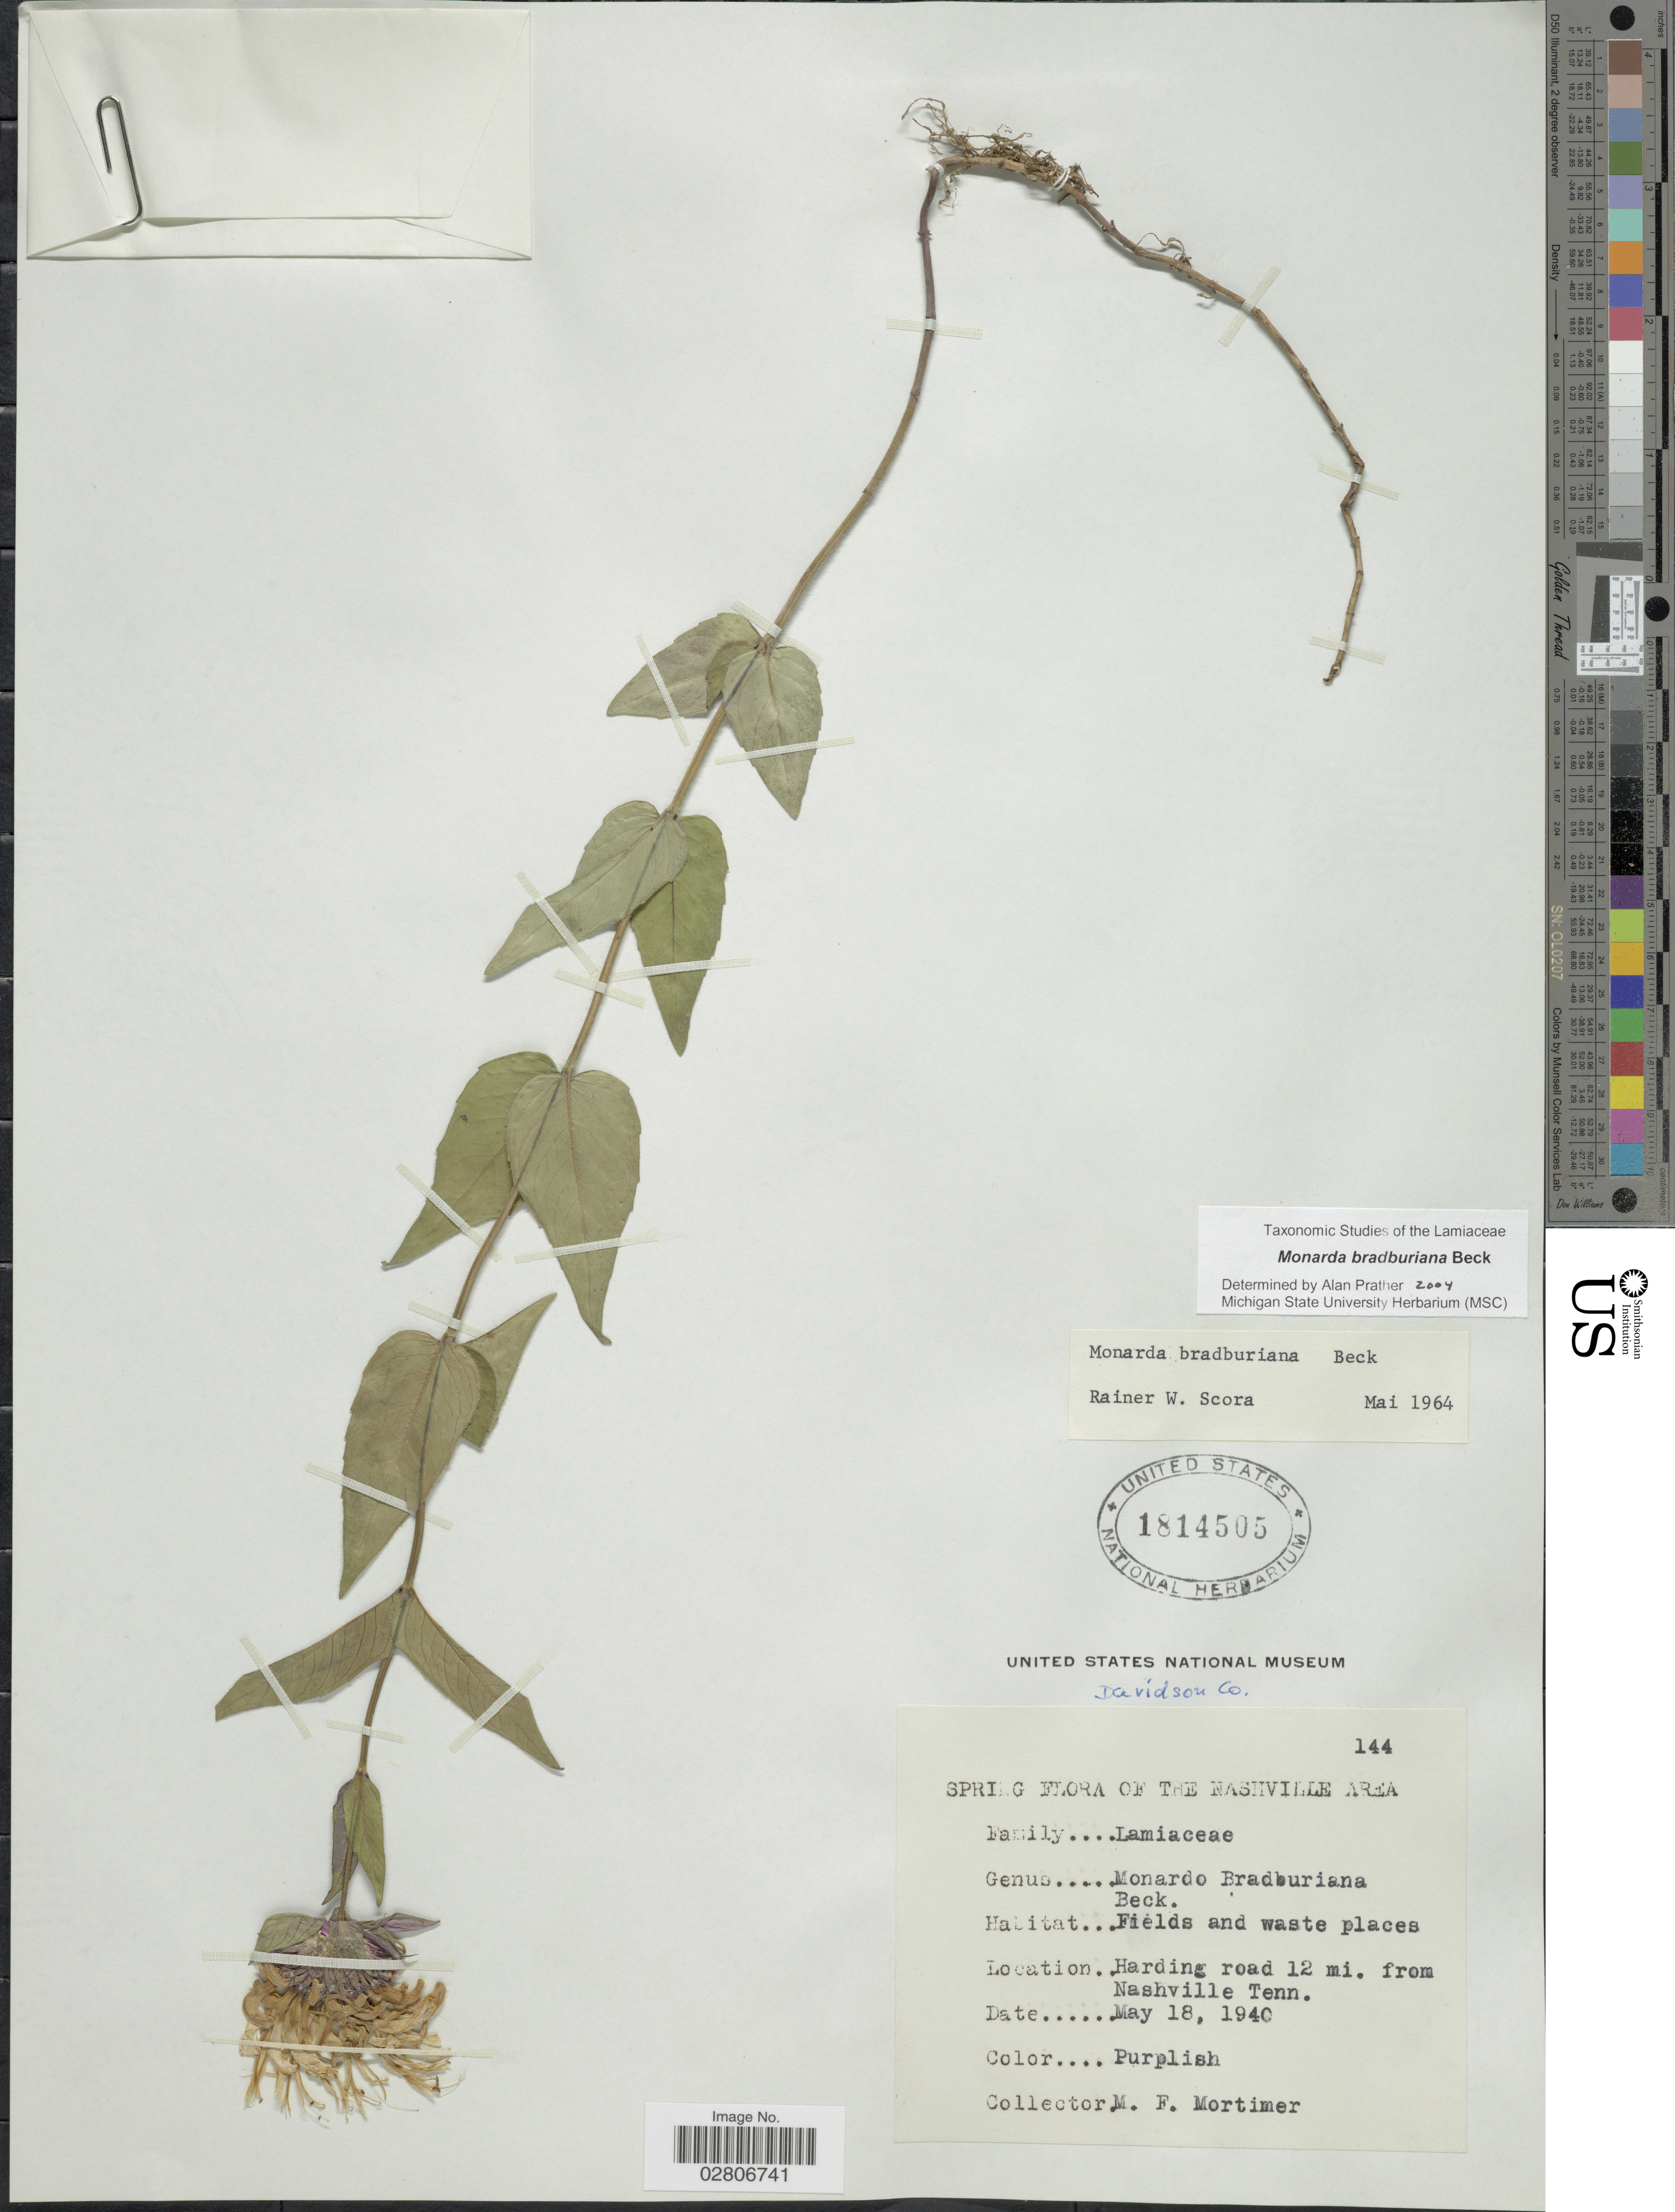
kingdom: Plantae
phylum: Tracheophyta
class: Magnoliopsida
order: Lamiales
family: Lamiaceae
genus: Monarda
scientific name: Monarda bradburiana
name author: L.C. Beck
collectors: M. Mortimer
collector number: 144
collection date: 1940-05-18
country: United States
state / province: Tennessee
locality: Harding road 12 mi. from Nashville Tenn. Davidson Co.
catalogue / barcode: US 1814505